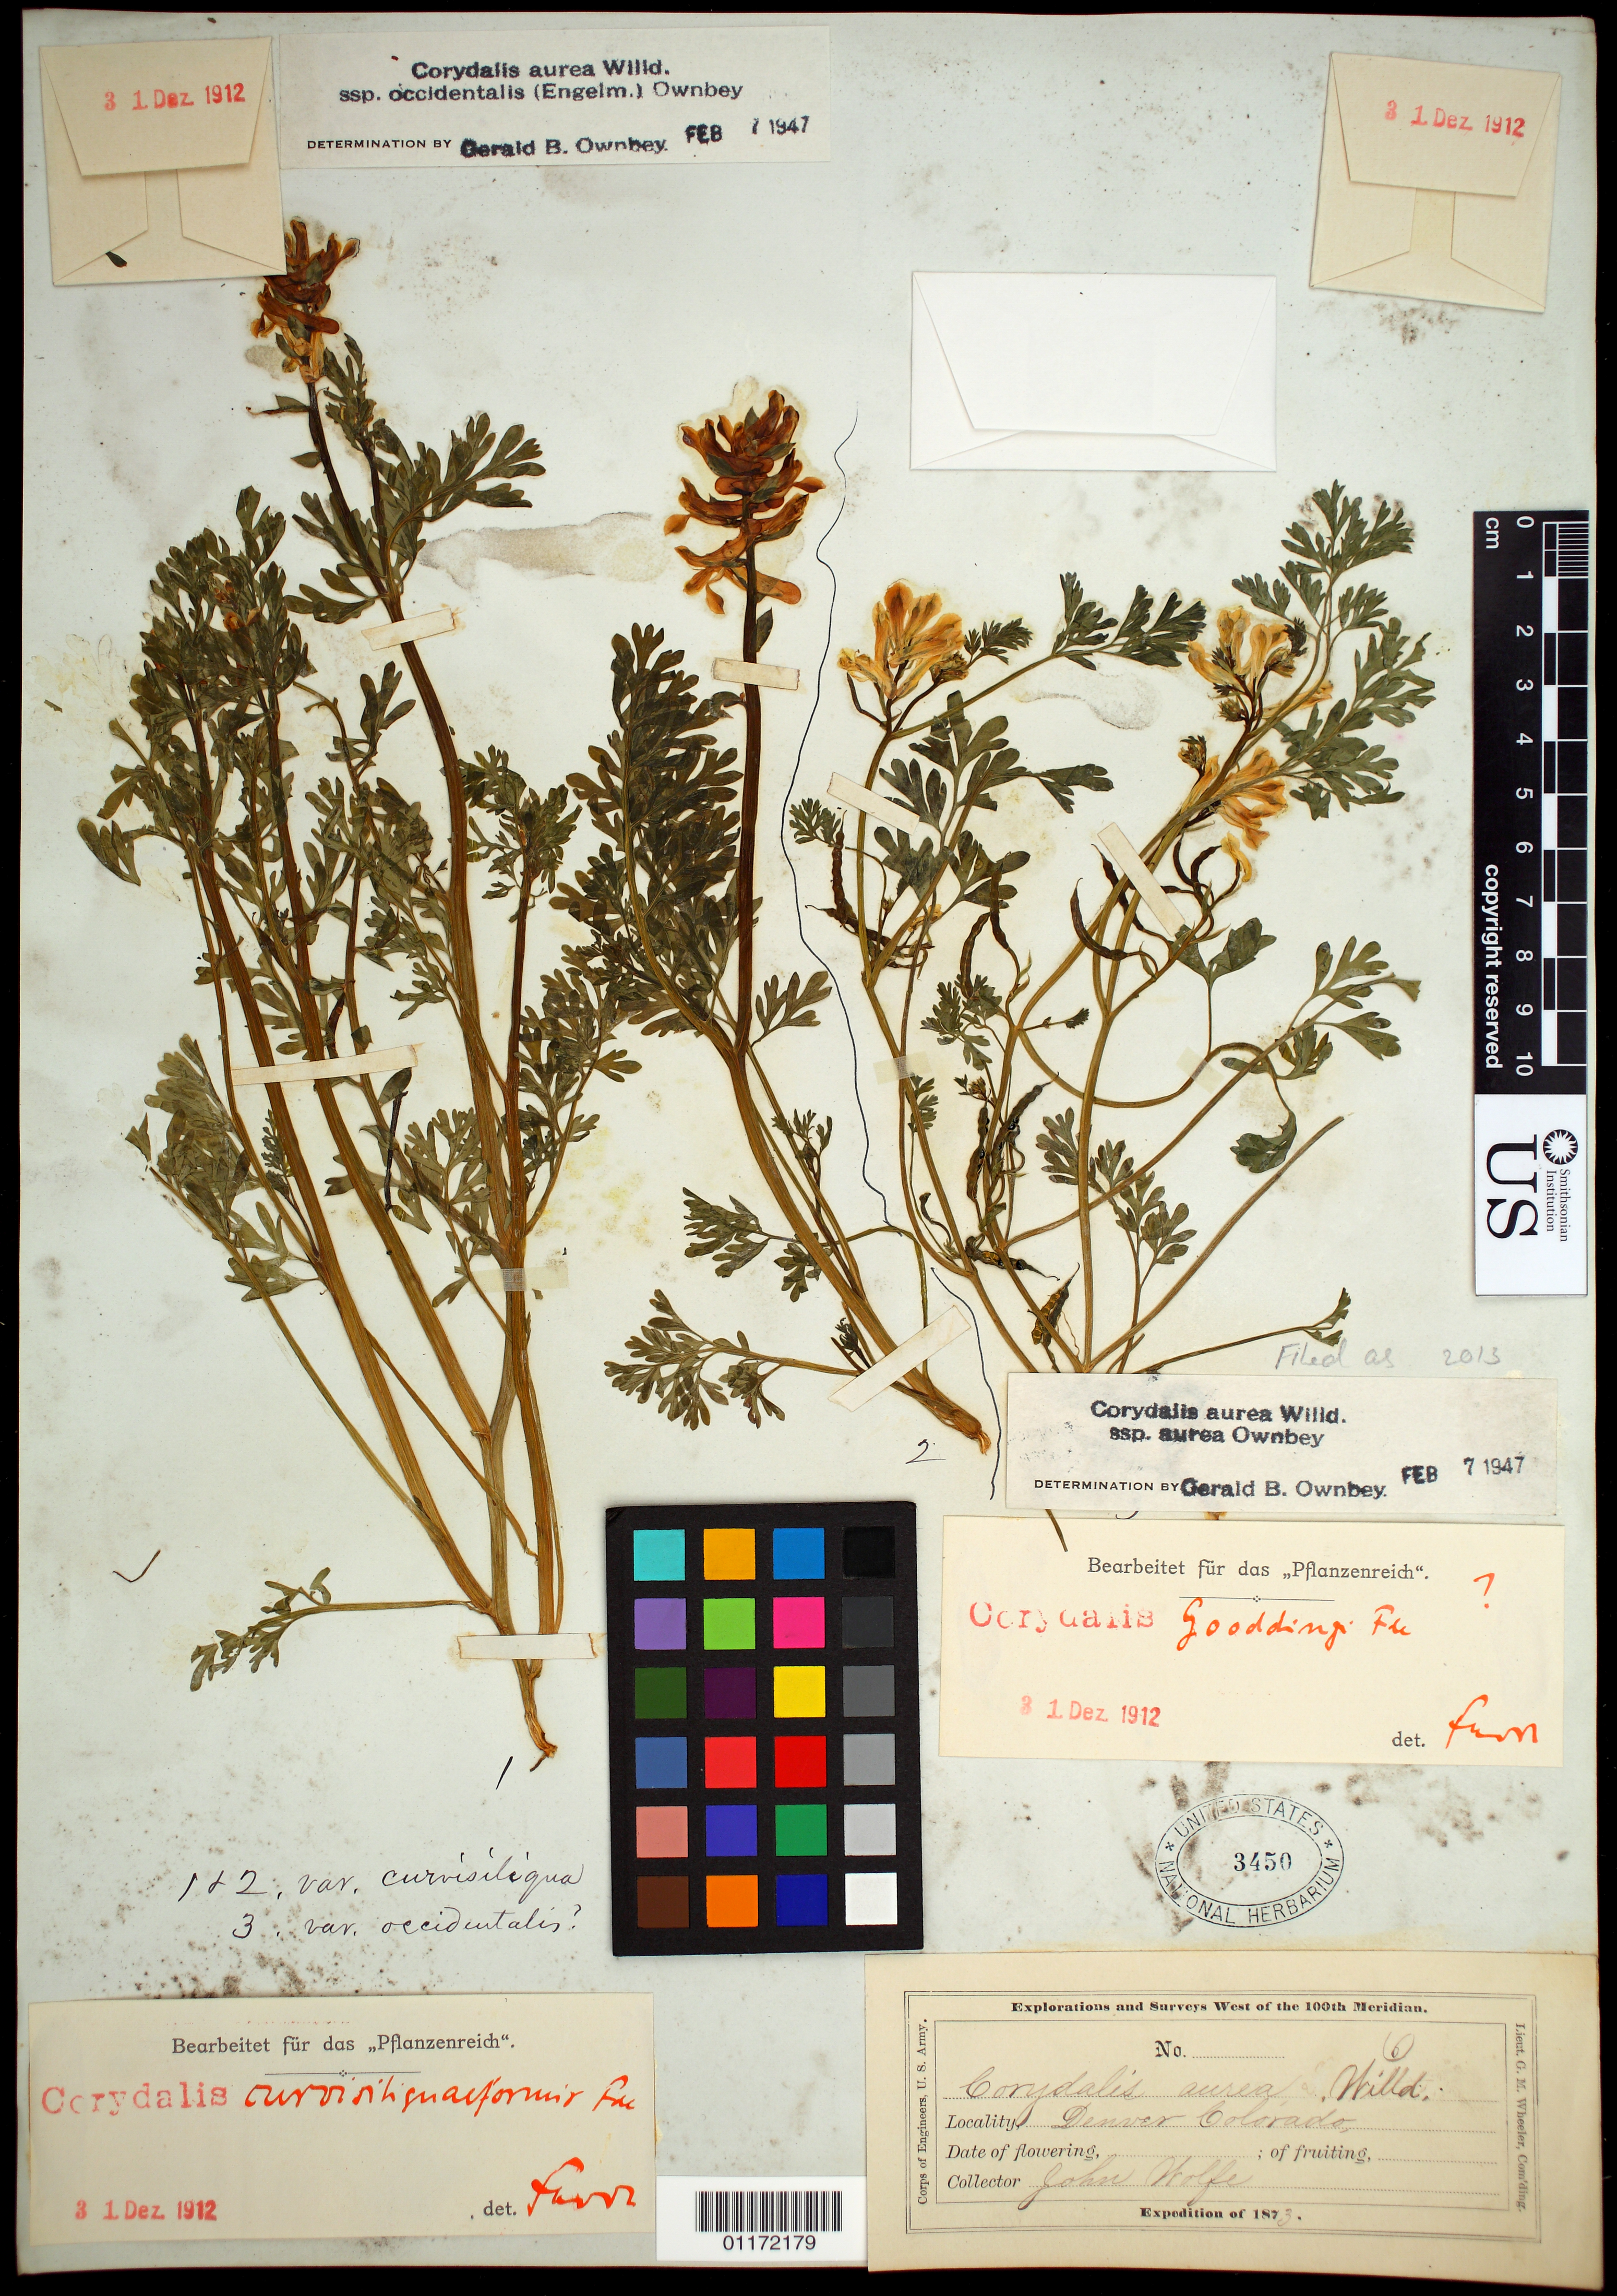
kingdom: Plantae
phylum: Tracheophyta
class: Magnoliopsida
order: Ranunculales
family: Papaveraceae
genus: Corydalis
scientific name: Corydalis aurea subsp. aurea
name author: Willd.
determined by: Ownbey, G. B.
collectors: J. Wolf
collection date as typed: Jun 1873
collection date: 1873-06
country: United States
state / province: Colorado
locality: Denver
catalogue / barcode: US 3450